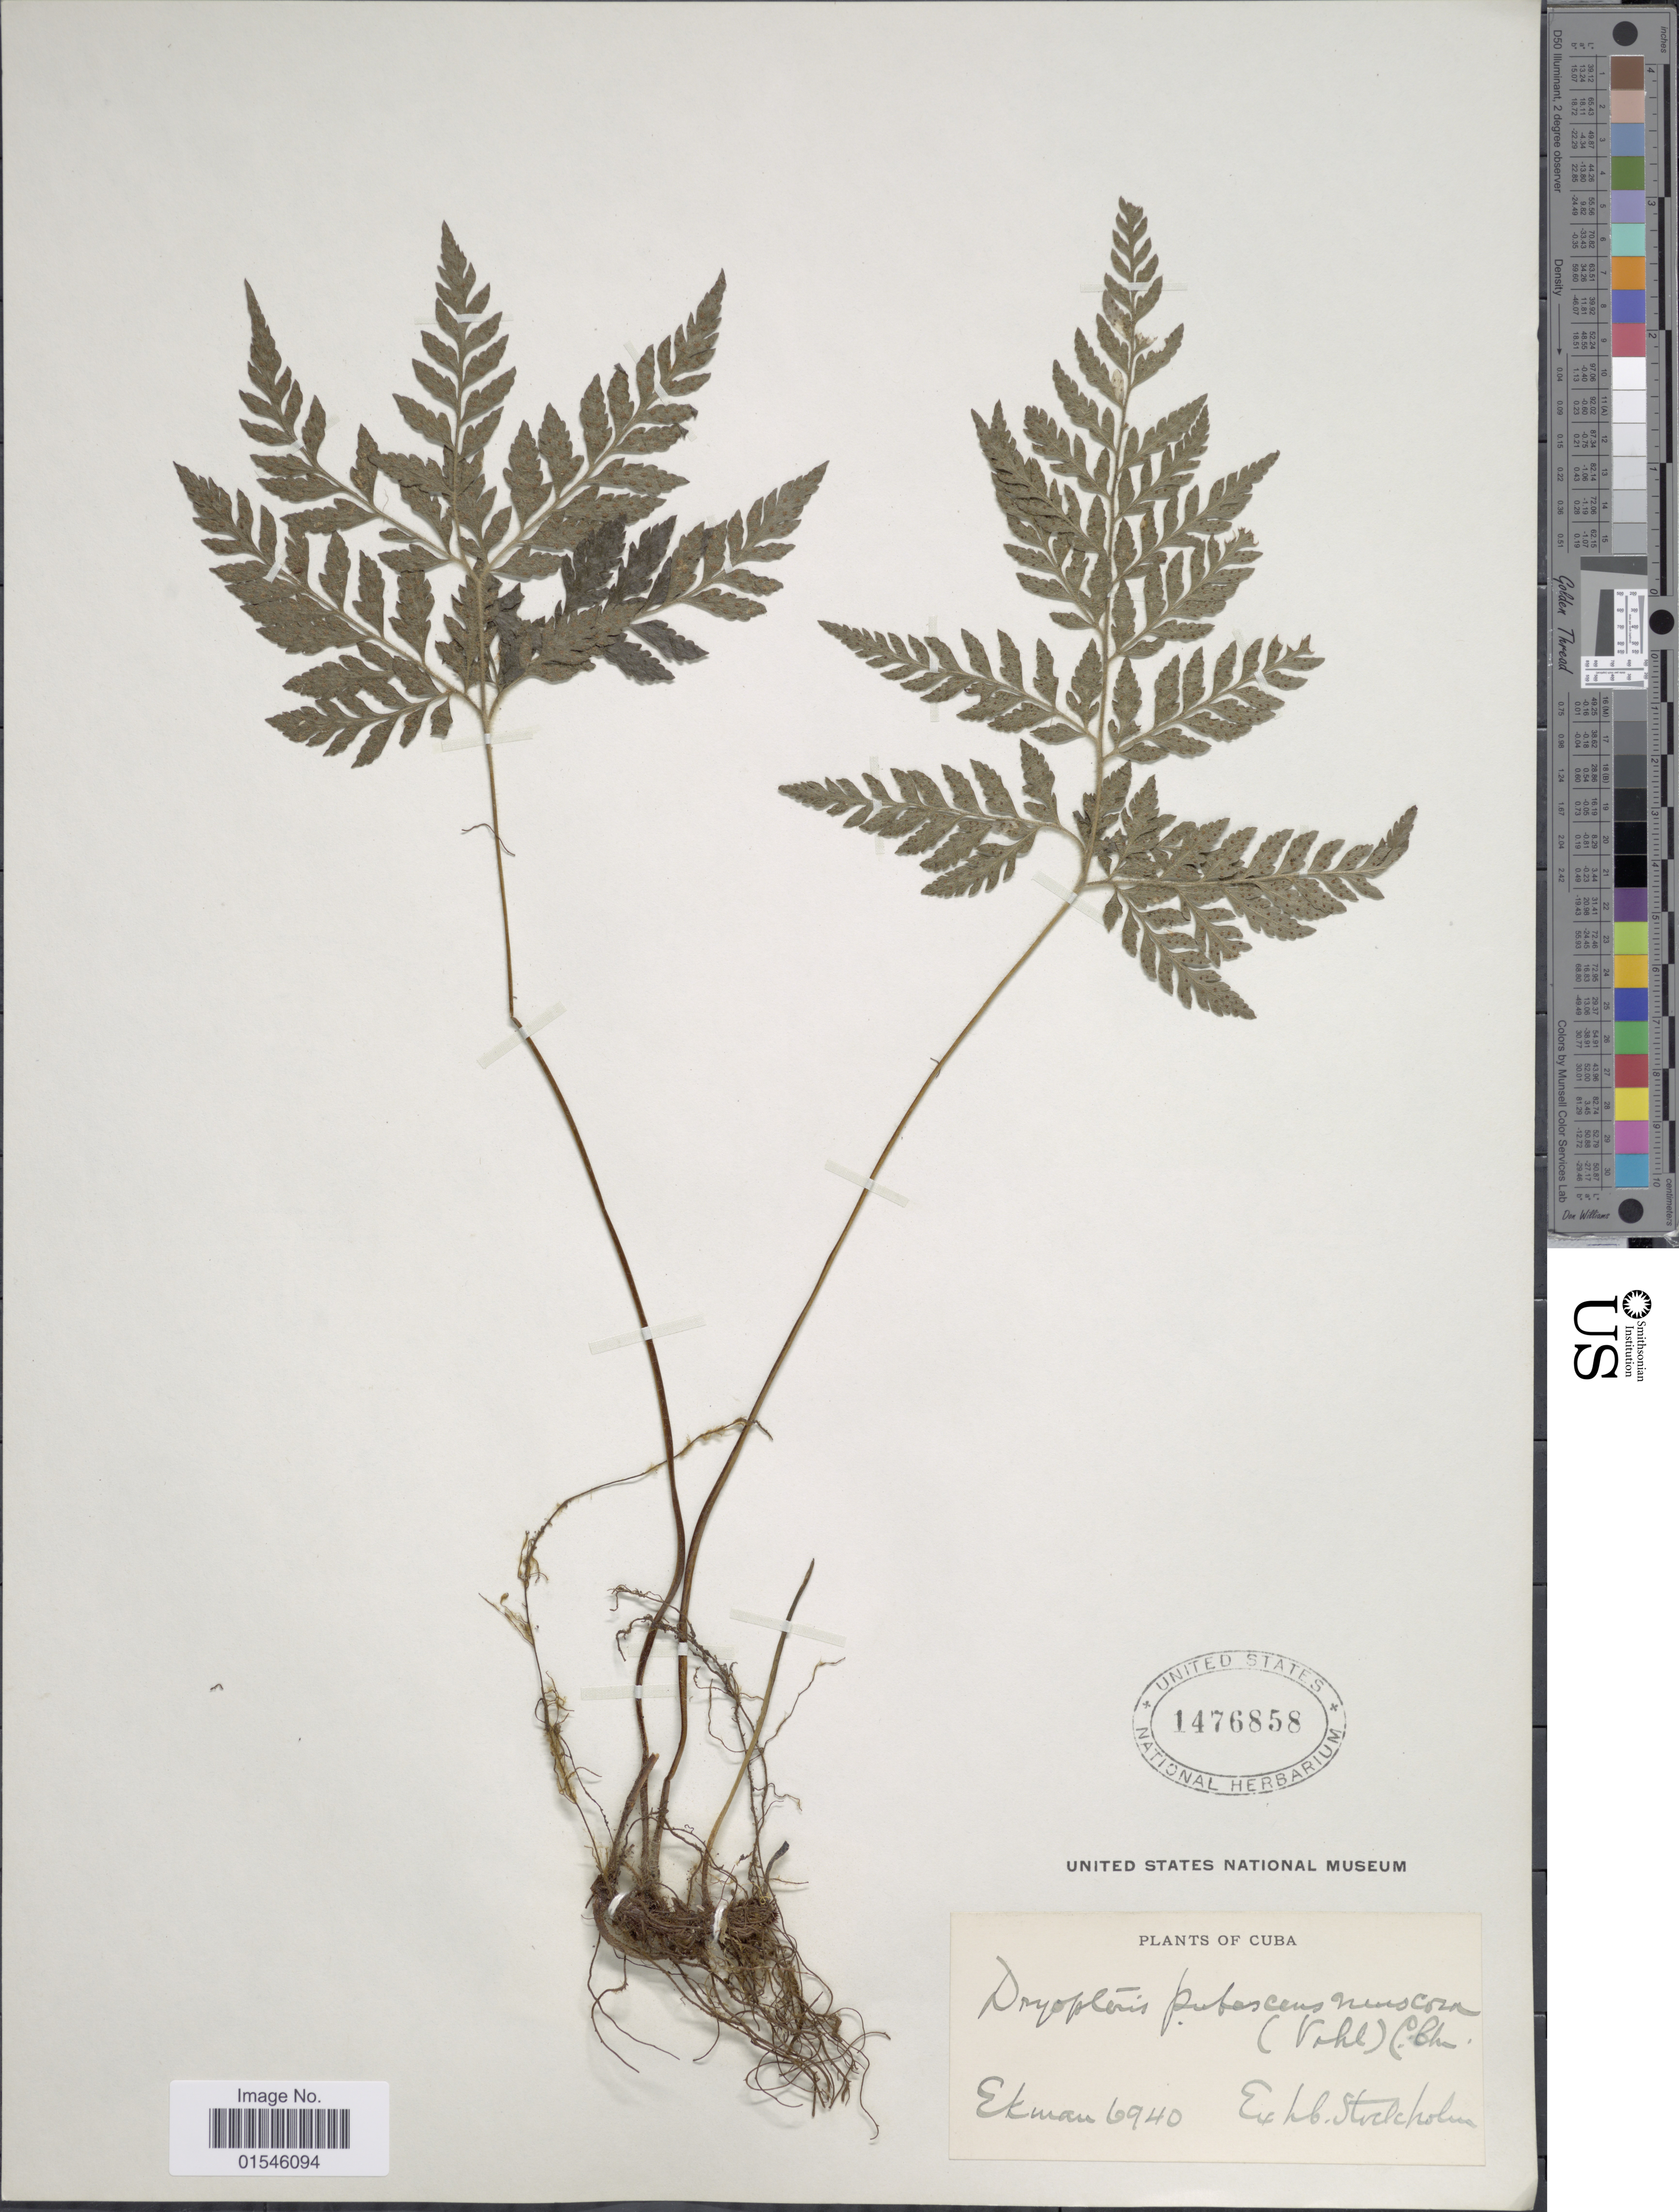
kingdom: Plantae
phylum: Tracheophyta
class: Polypodiopsida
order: Polypodiales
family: Dryopteridaceae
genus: Polystichopsis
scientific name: Polystichopsis pubescens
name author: (L.) C.V. Morton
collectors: -. Ekman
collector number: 6940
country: Cuba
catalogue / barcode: US 1476858